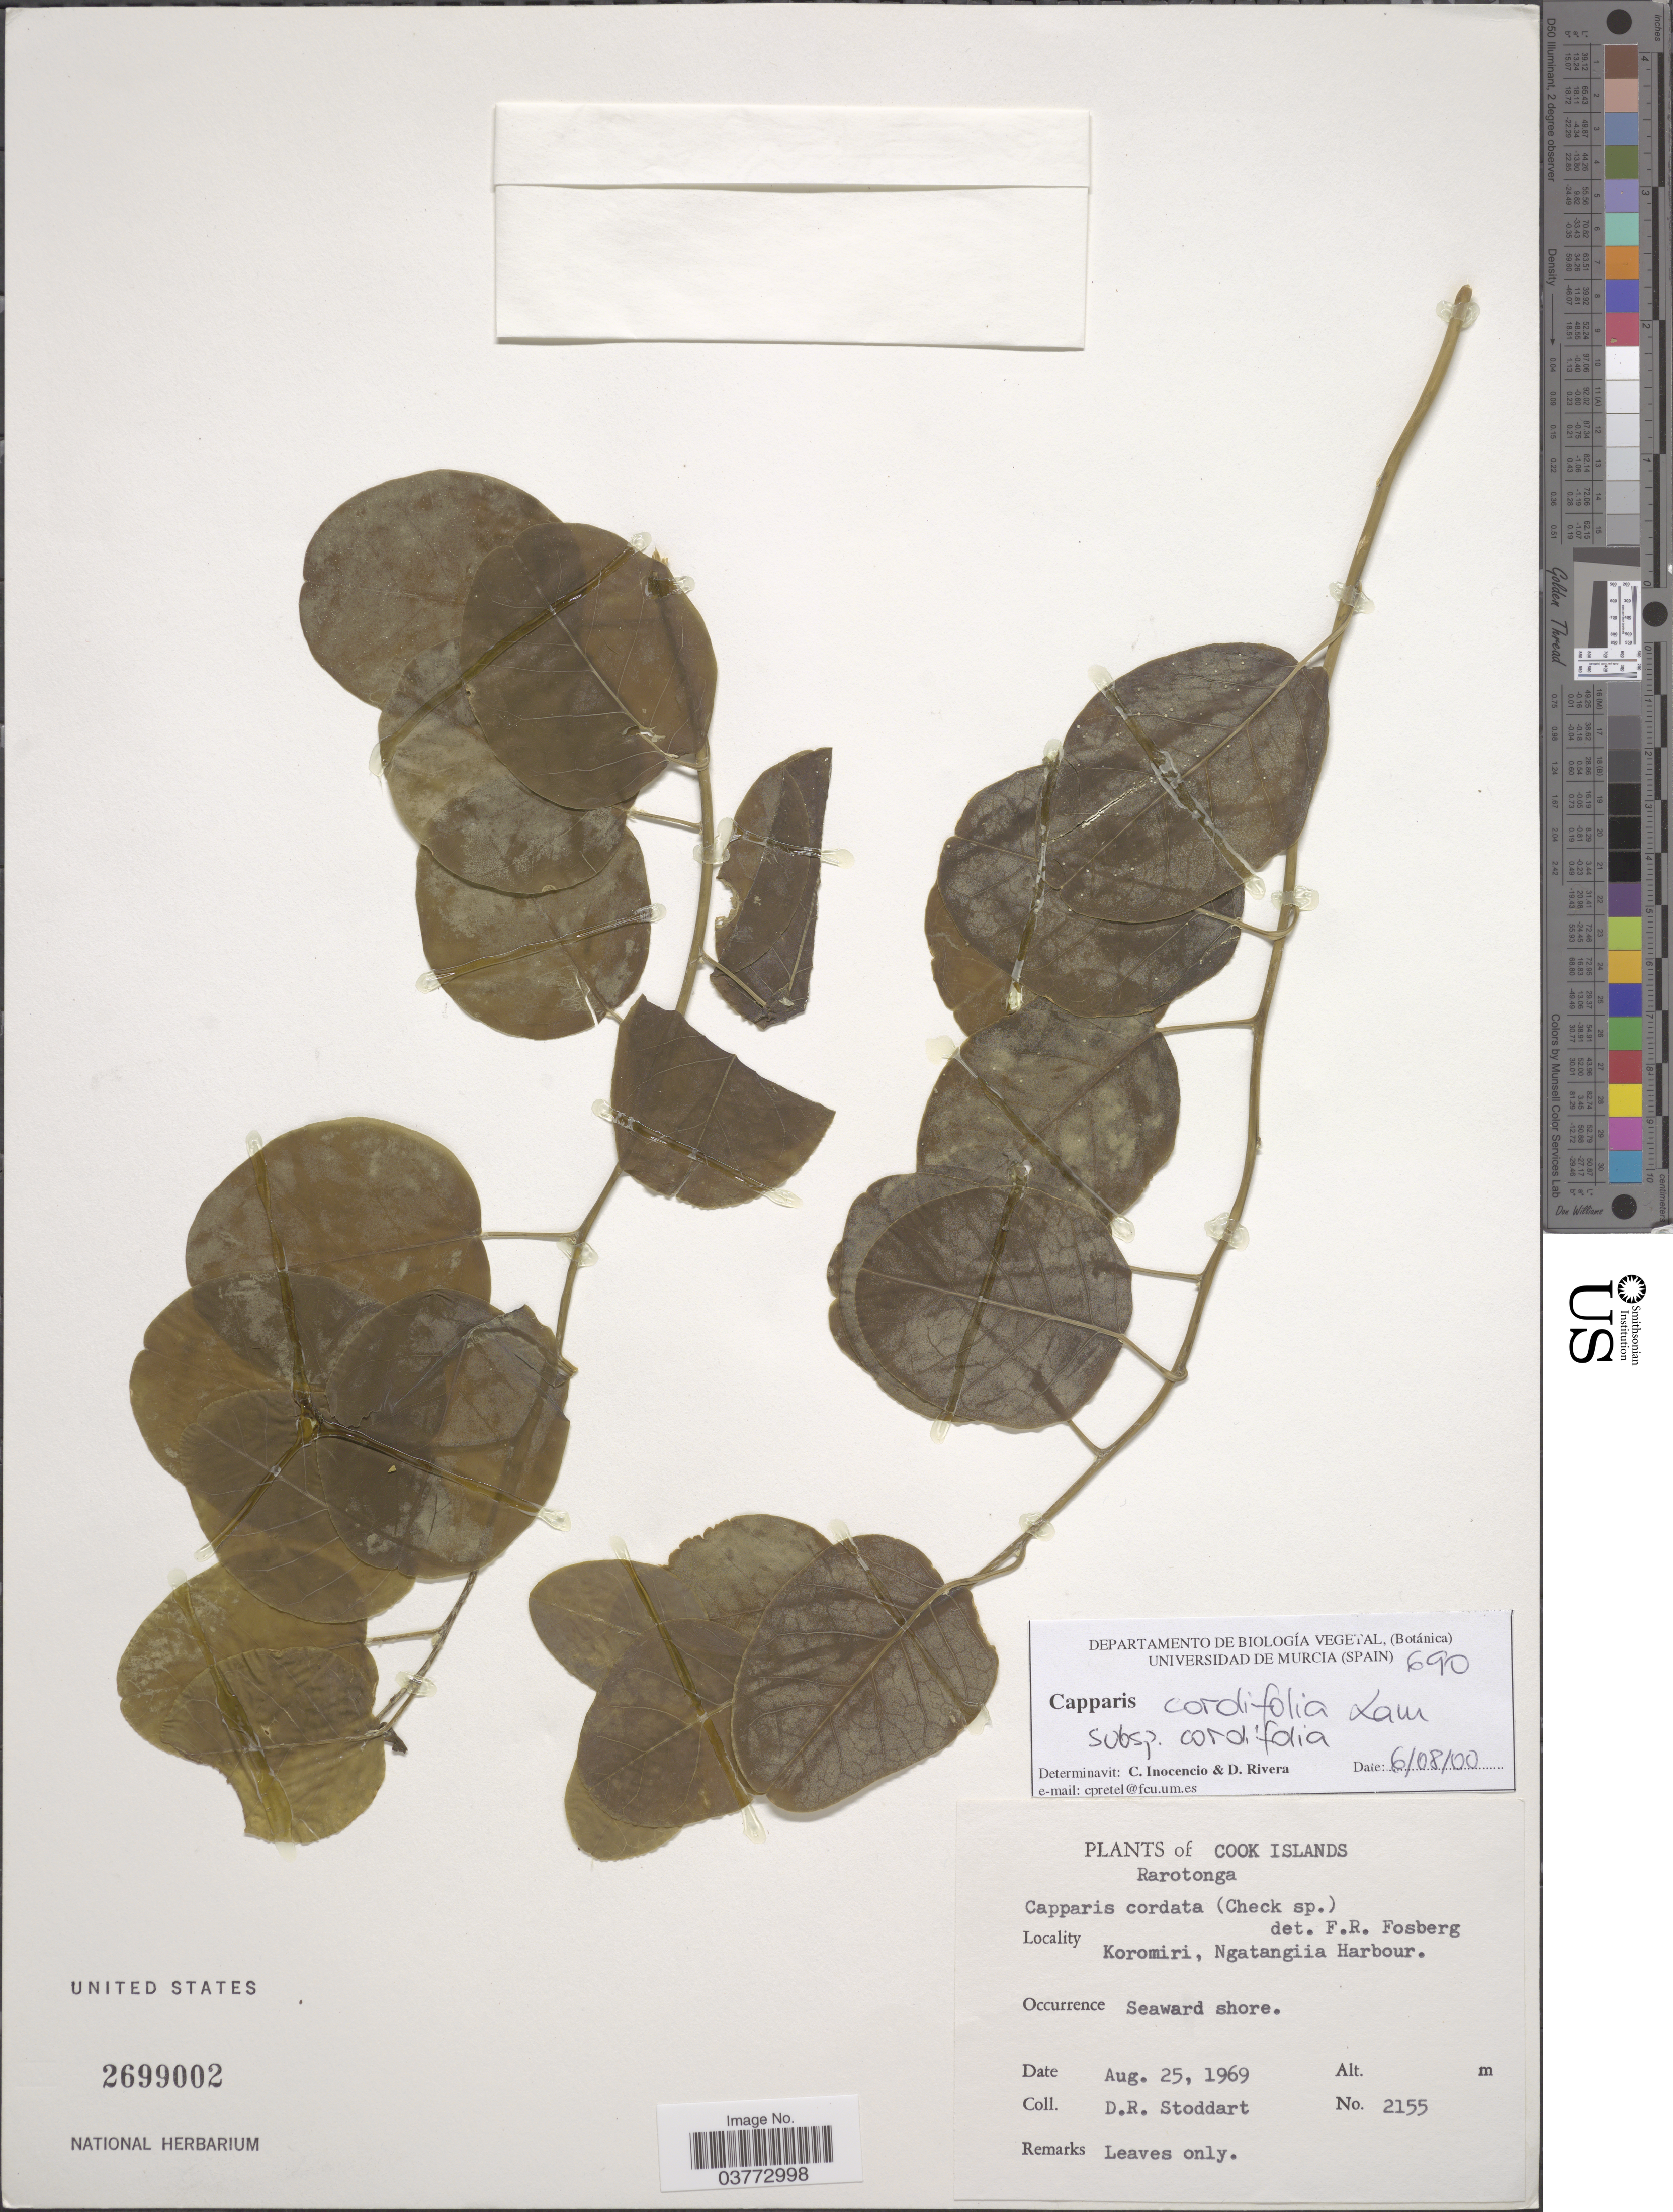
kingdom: Plantae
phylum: Tracheophyta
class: Magnoliopsida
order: Brassicales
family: Capparaceae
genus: Capparis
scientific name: Capparis spinosa subsp. cordifolia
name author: (Lam.) Fici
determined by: Wagner, W. L., (BOT), Smithsonian Institution - National Museum of Natural History (UNITED STATES)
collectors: D. R. Stoddart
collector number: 2155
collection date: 1969-08-25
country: Cook Islands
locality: Rarotonga. Koromiri, Ngatangiia Harbour. Seaward shore.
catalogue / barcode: US 2699002